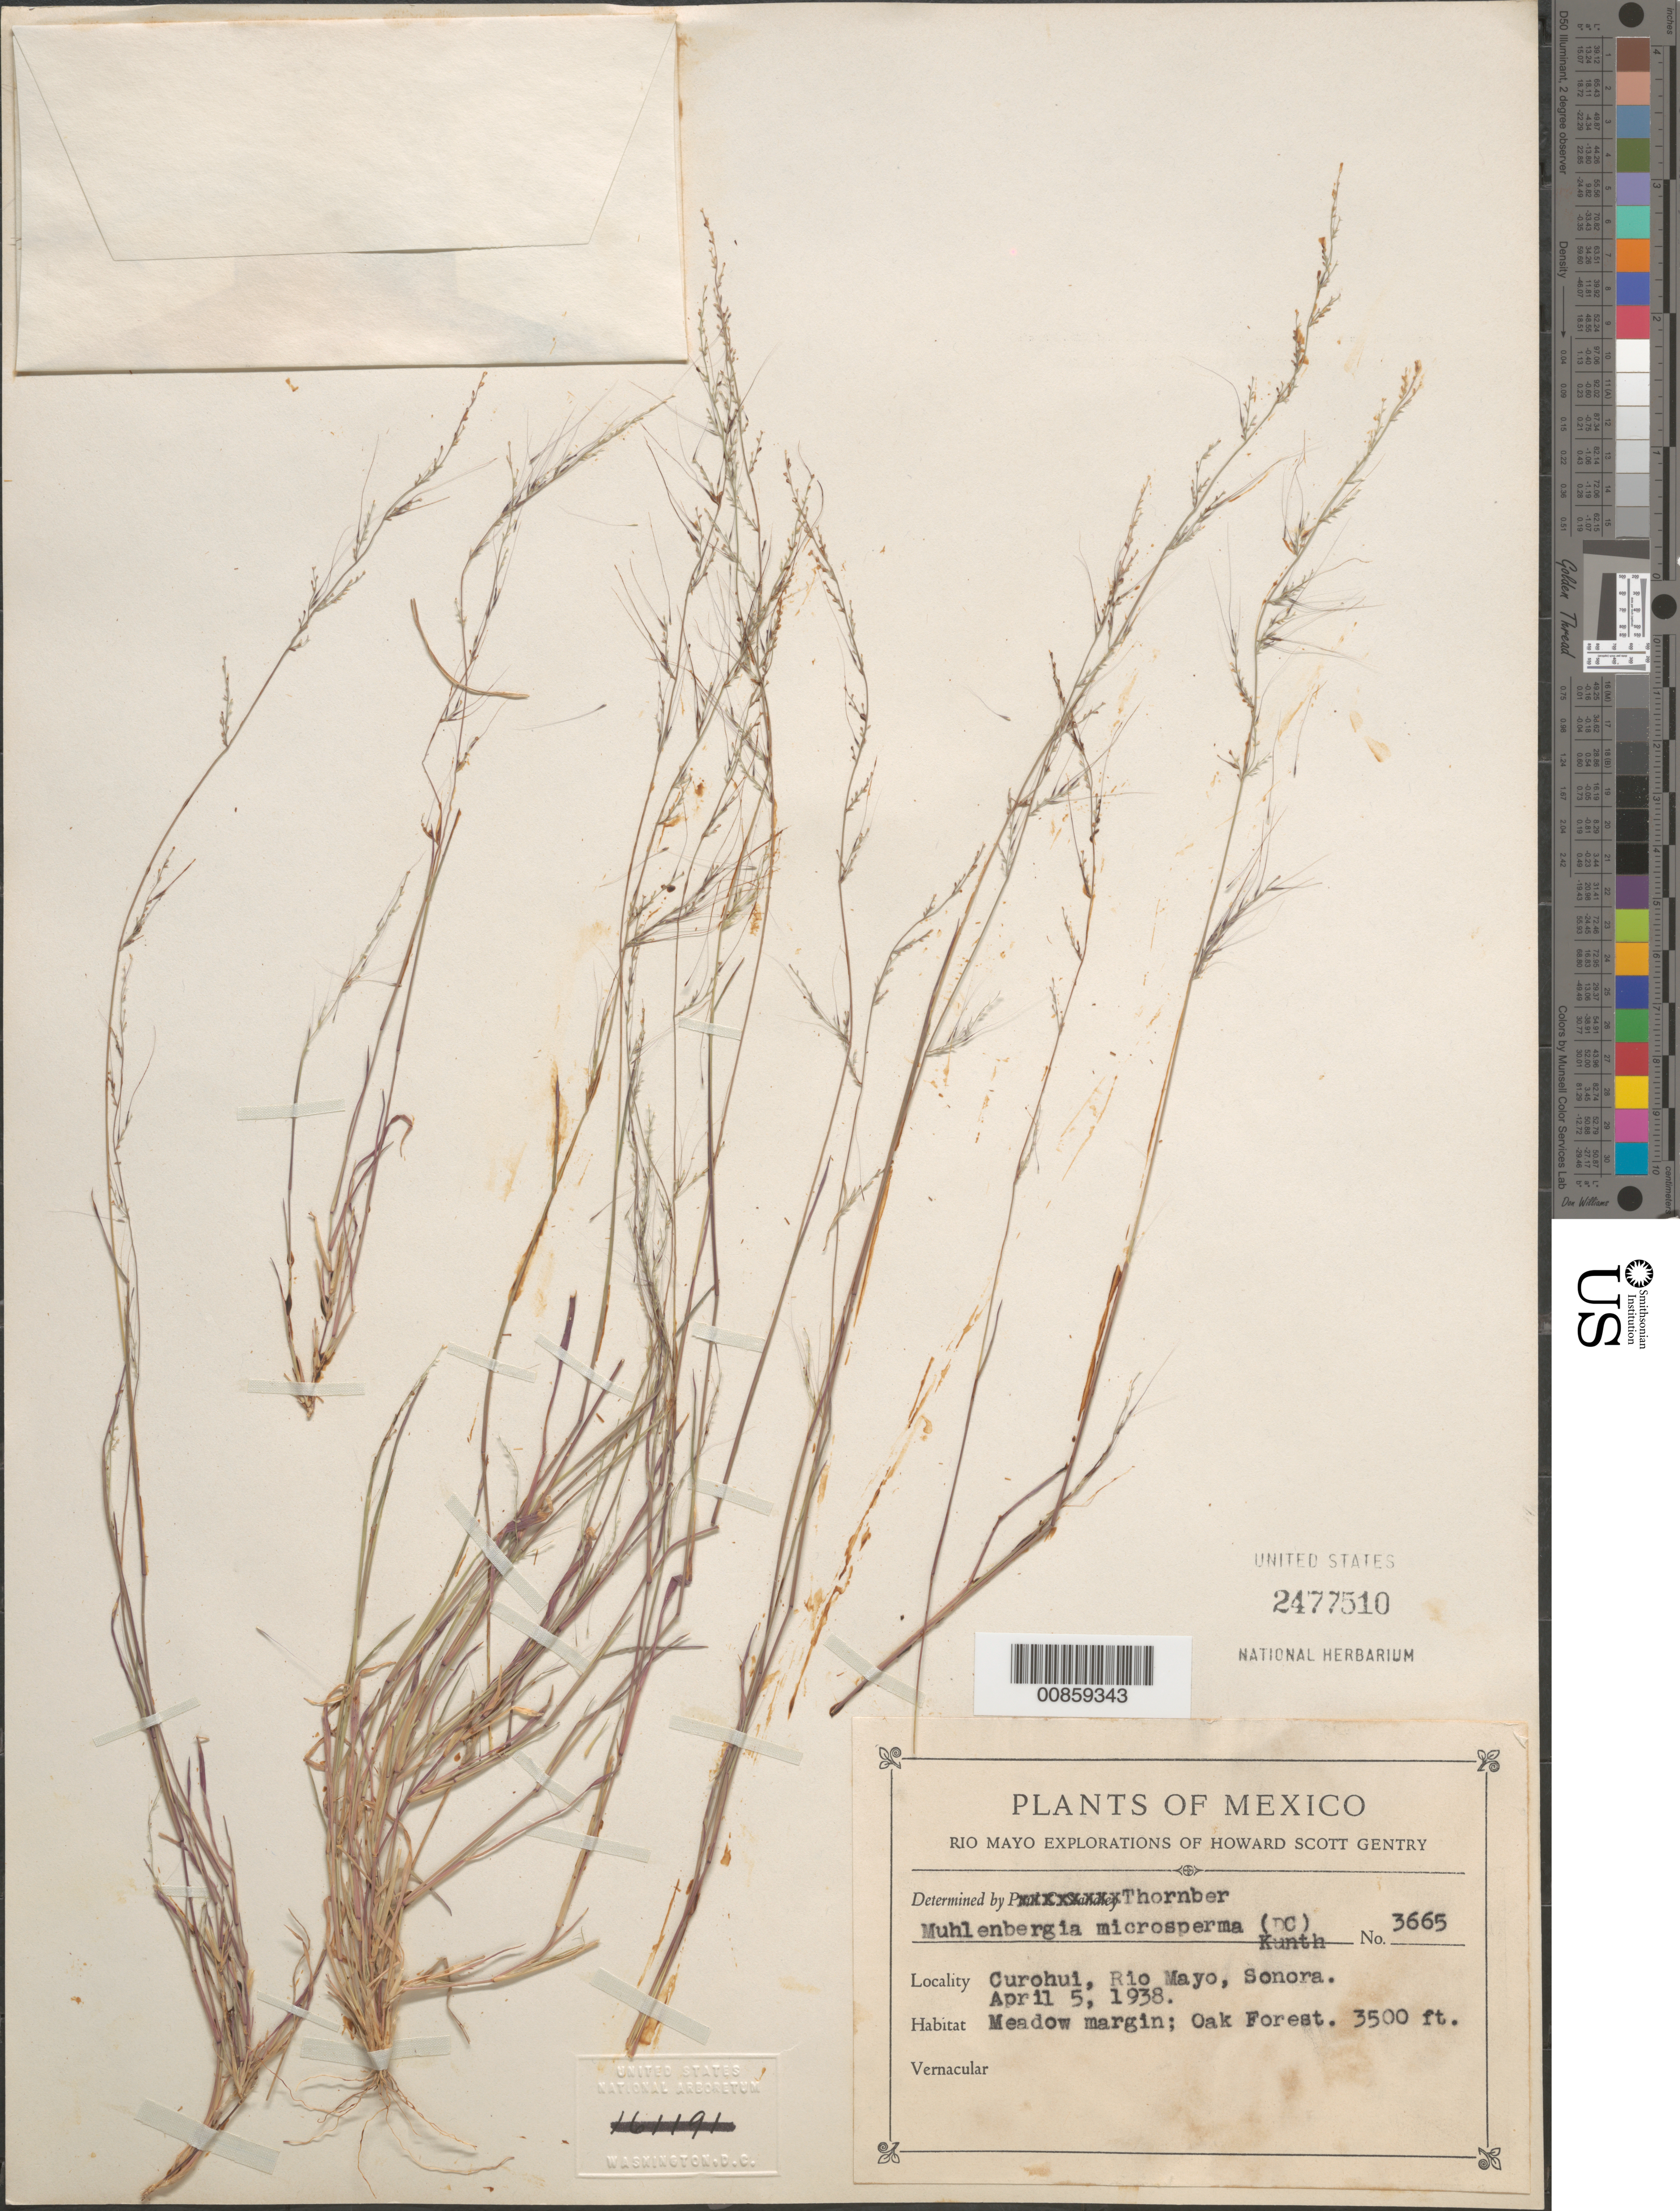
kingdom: Plantae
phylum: Tracheophyta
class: Liliopsida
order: Poales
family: Poaceae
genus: Muhlenbergia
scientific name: Muhlenbergia microsperma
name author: (DC.) Kunth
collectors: H. S. Gentry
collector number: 3665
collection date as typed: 05 Apr 1938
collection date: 1938-04-05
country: Mexico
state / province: Sonora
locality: Curohui, Rio Mayo, Son.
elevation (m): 1067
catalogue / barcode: US 2477510